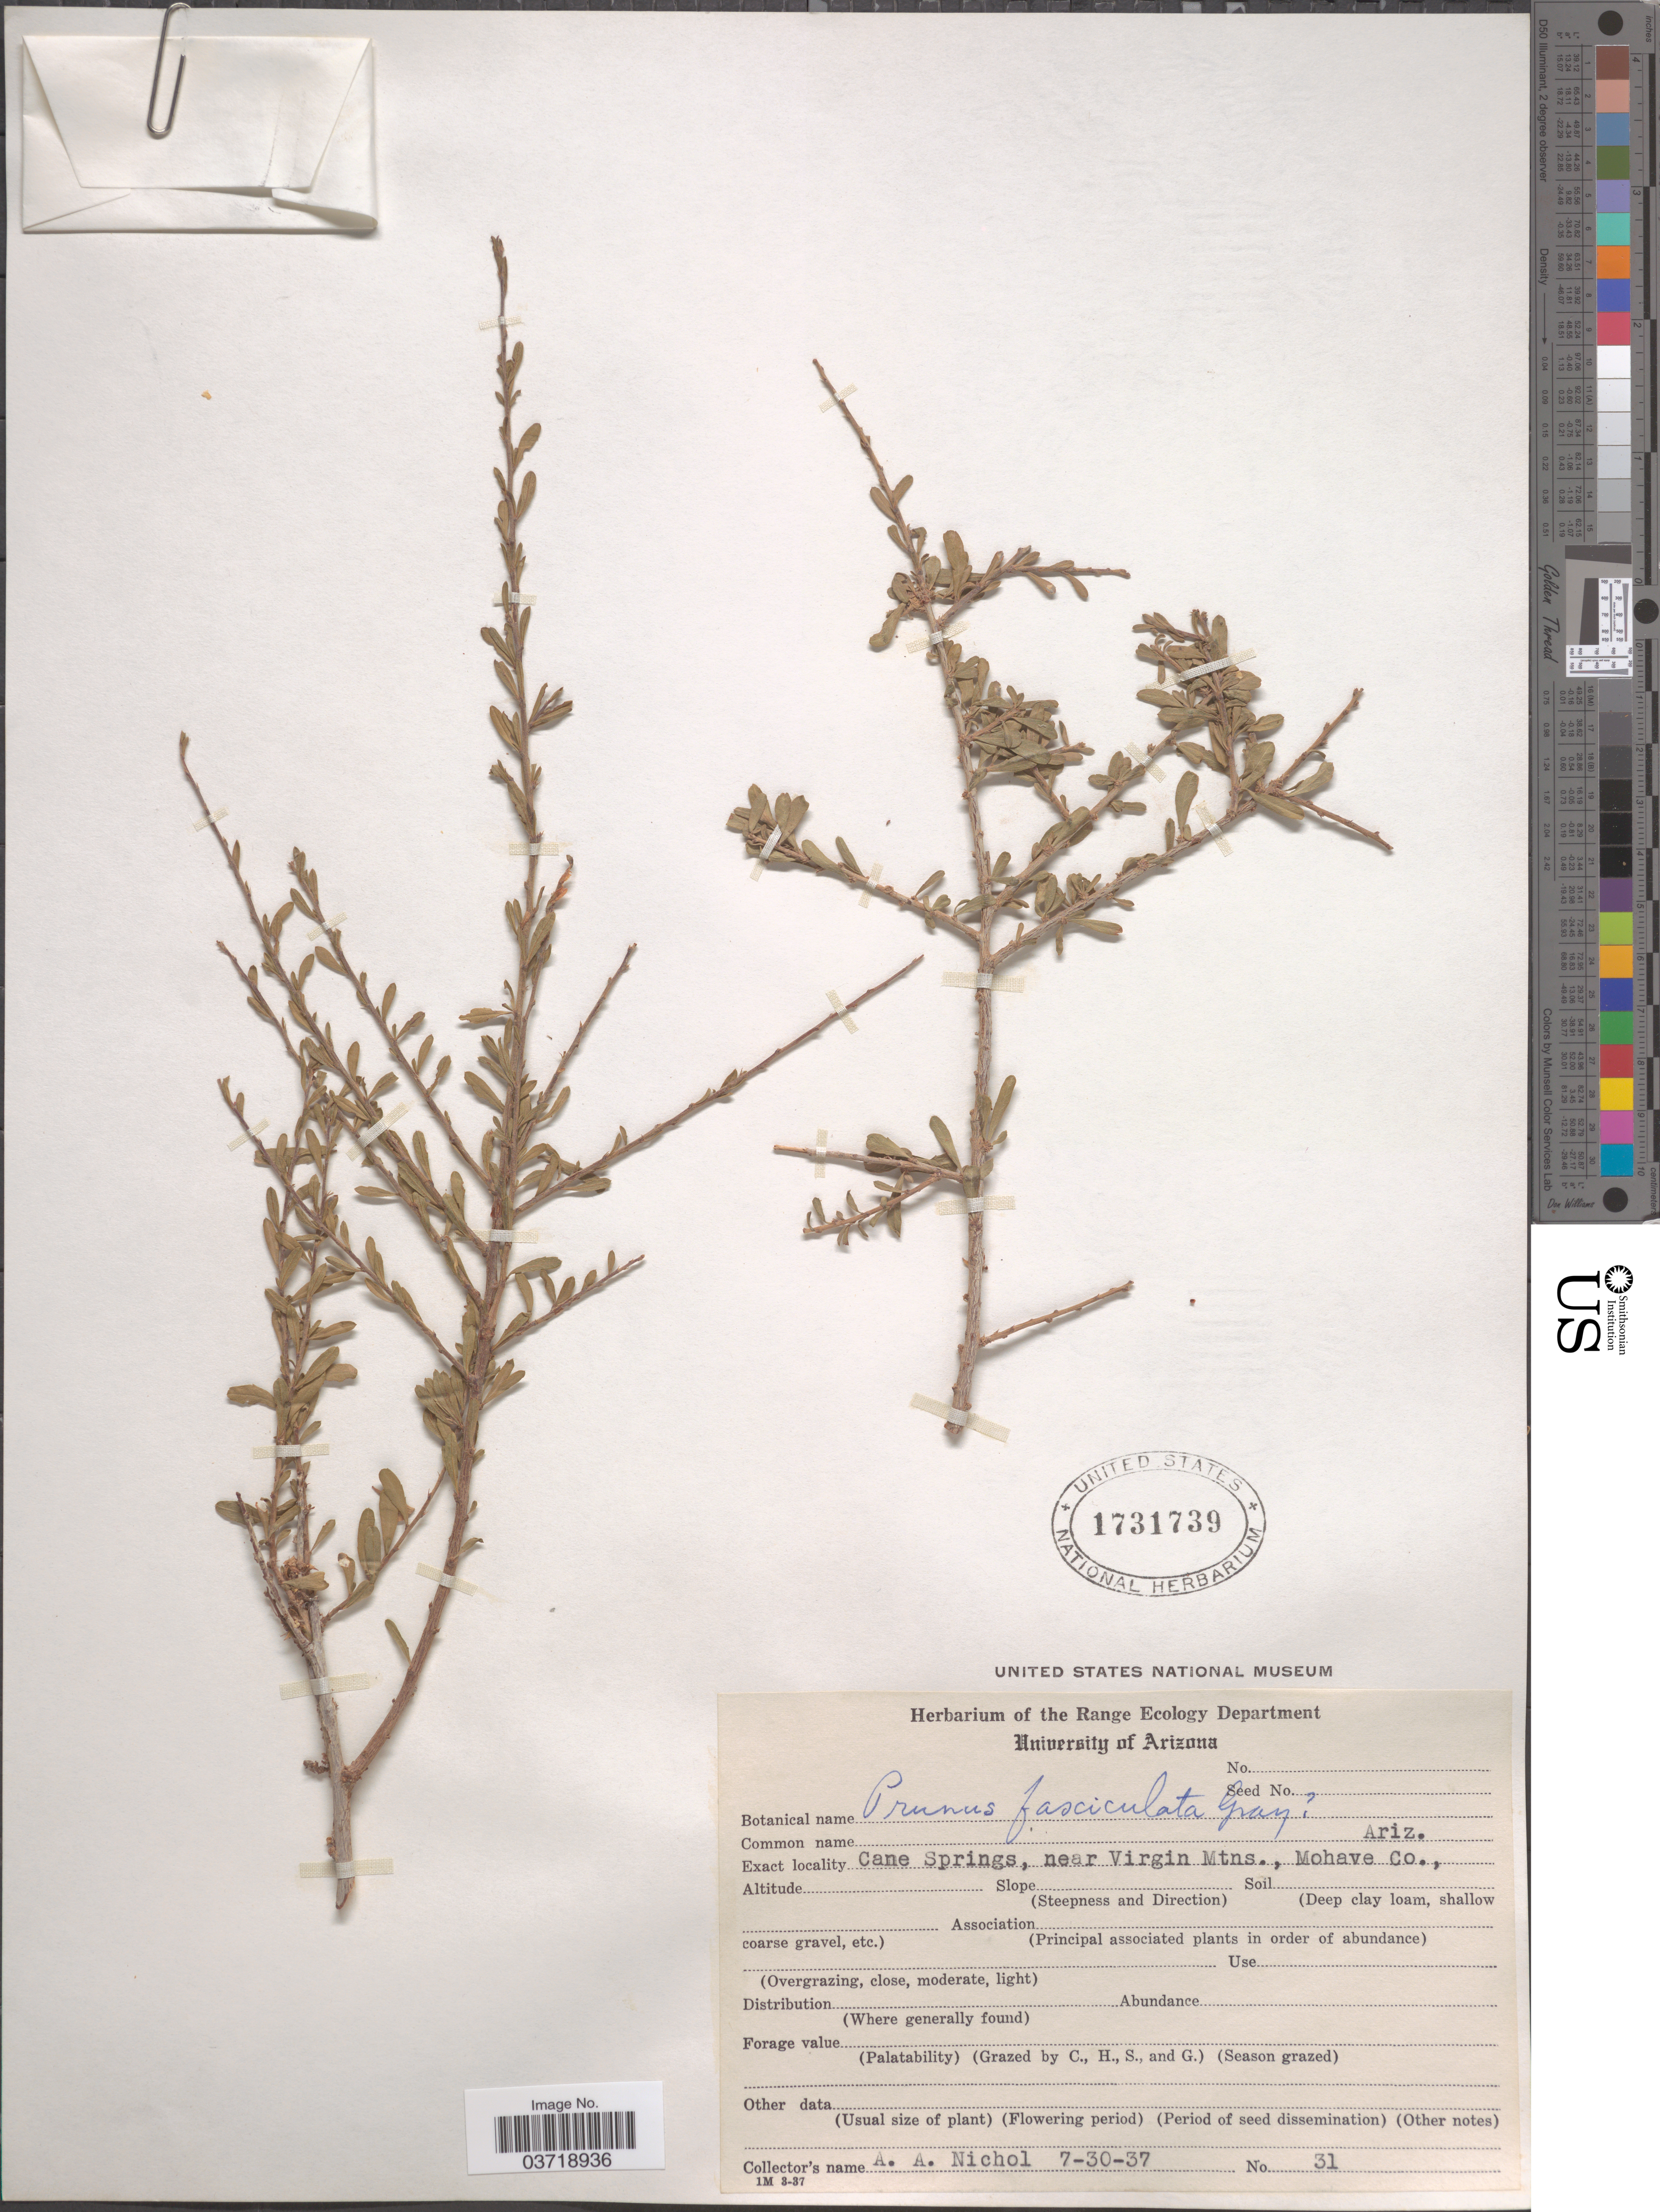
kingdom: Plantae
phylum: Tracheophyta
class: Magnoliopsida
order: Rosales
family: Rosaceae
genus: Prunus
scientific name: Prunus fasciculata var. fasciculata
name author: (Torr.) A. Gray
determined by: Strong, Mark T., (BOT), Smithsonian Institution - National Museum of Natural History (UNITED STATES)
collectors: A. Nichol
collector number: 31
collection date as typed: Transcribed d/m/y: 30/7/37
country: United States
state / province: Arizona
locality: Cane Springs, near Virgin Mtns., Mohave Co.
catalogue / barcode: US 1731739